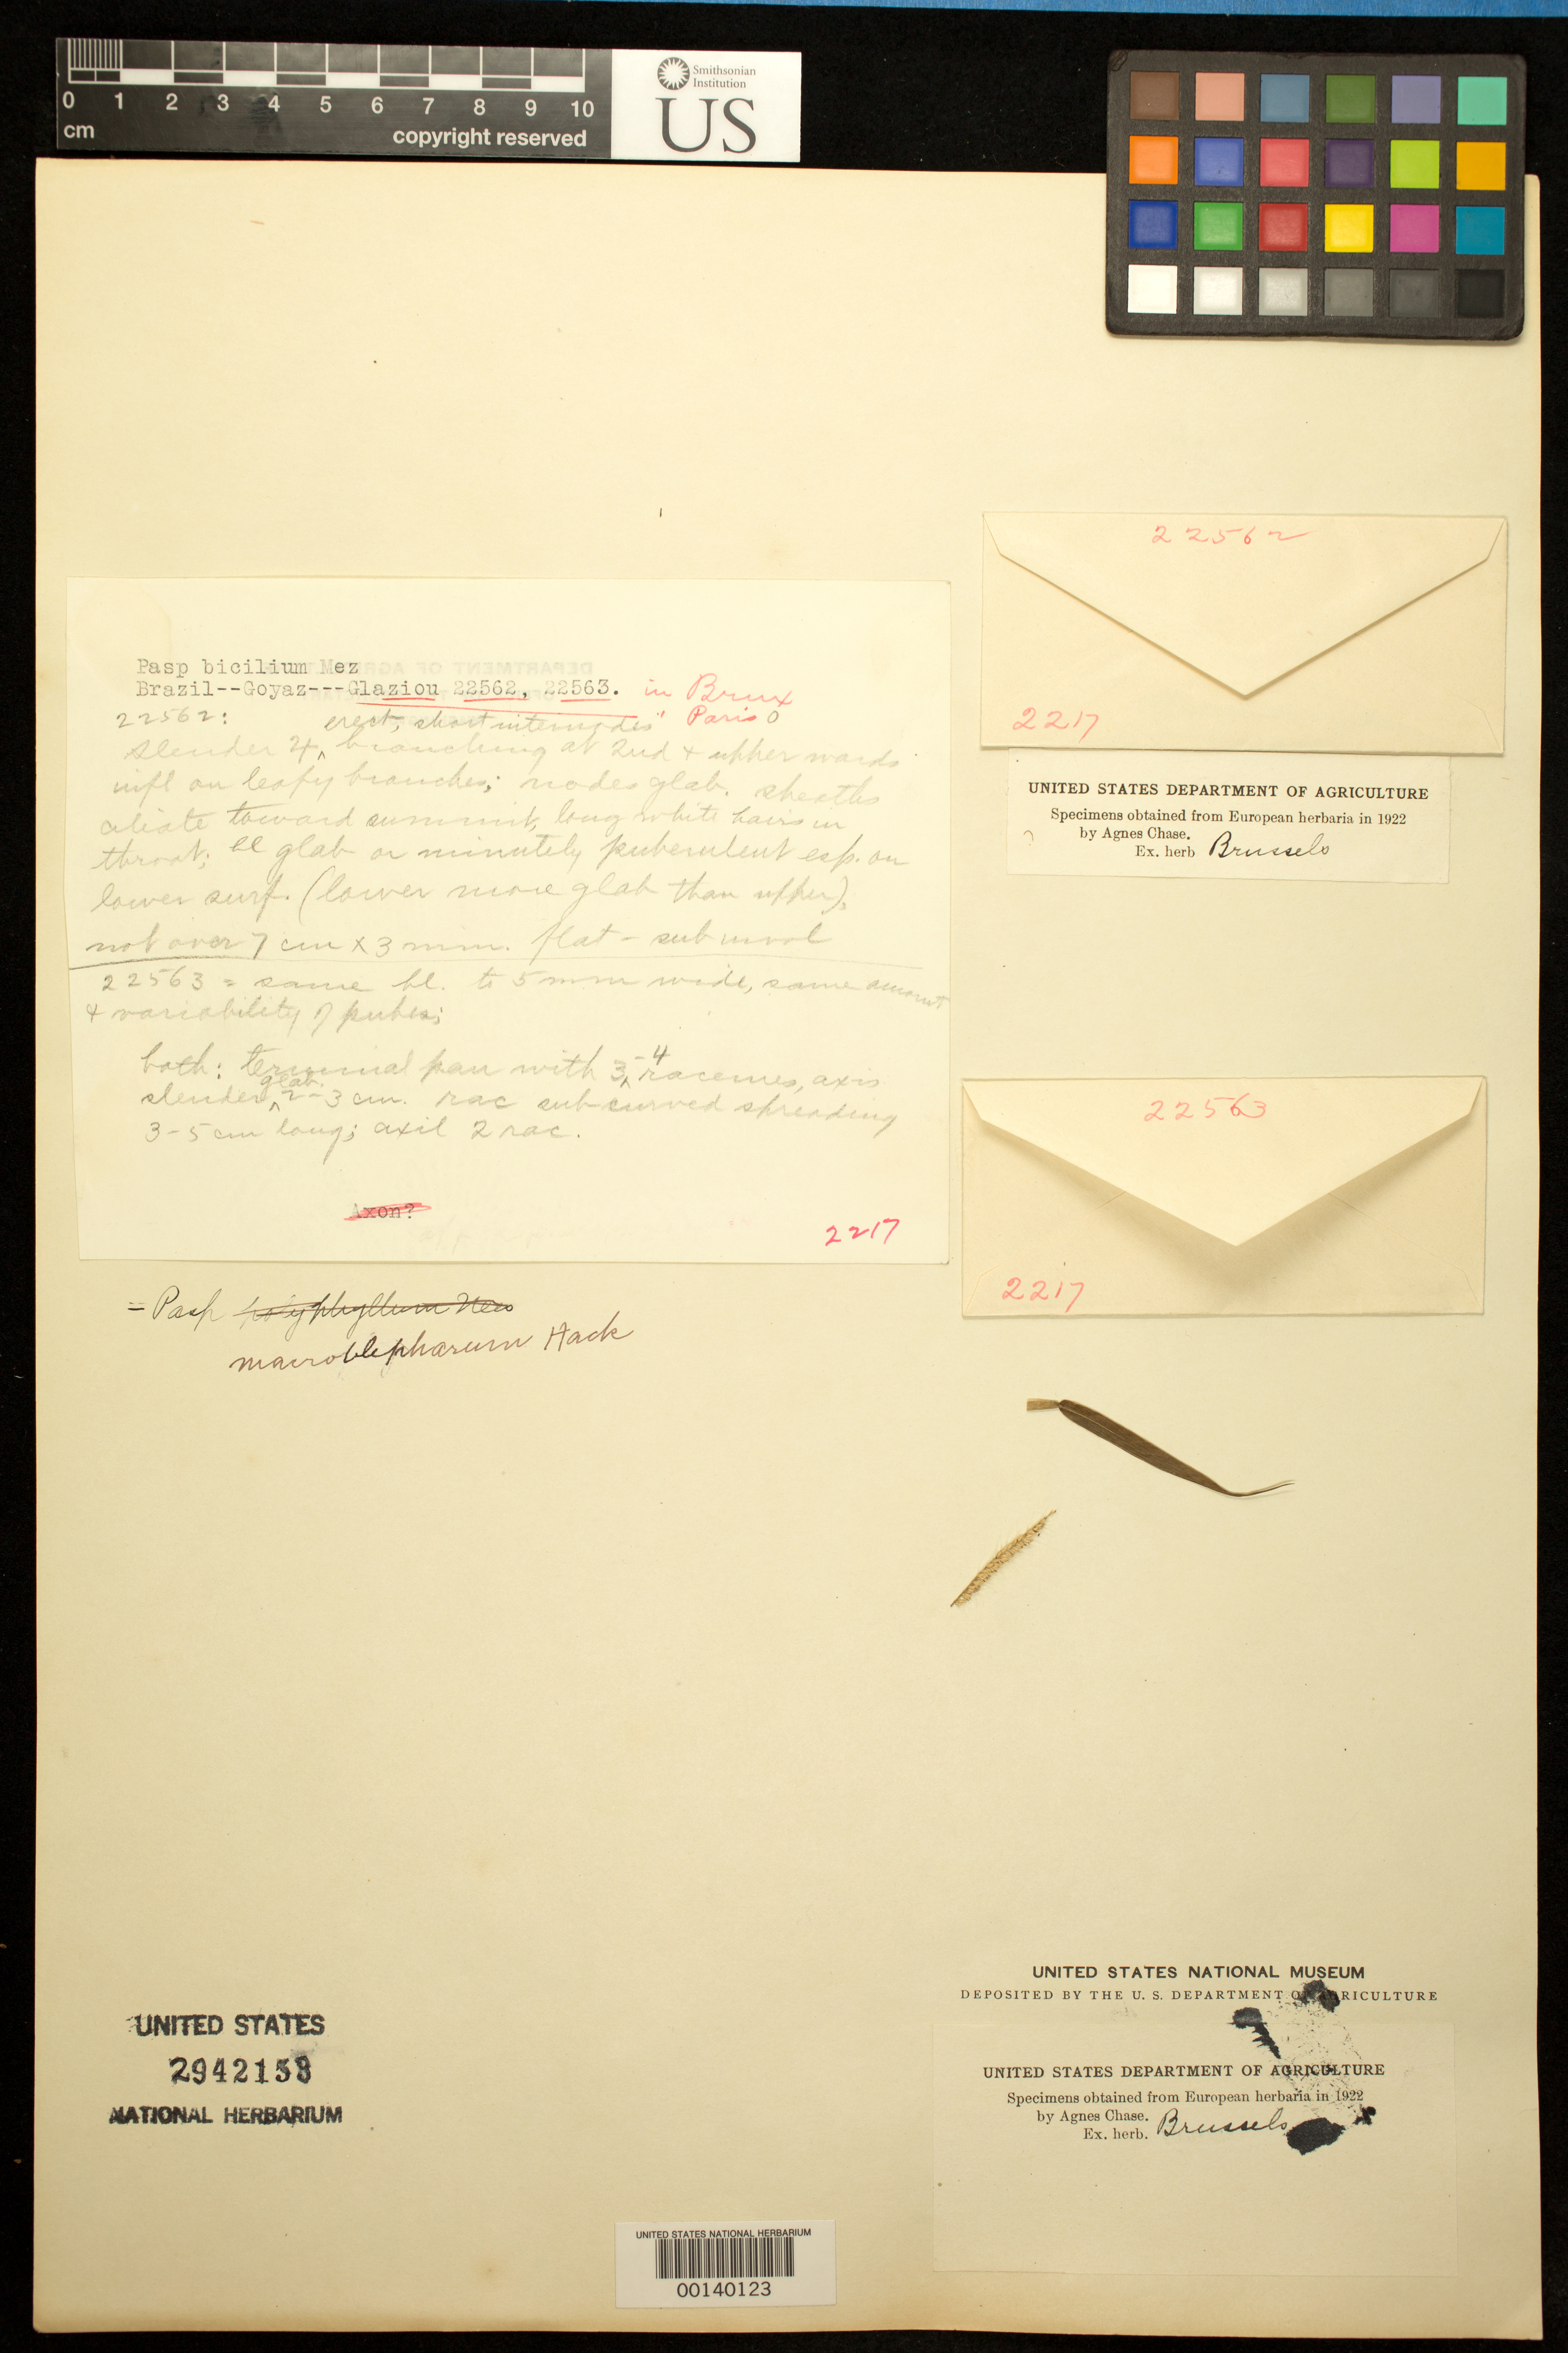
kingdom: Plantae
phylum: Tracheophyta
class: Liliopsida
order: Poales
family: Poaceae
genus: Paspalum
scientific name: Paspalum bicilium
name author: Mez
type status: Isosyntype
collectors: A. F. M. Glaziou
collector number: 22562 & 22563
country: Brazil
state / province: Goiás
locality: Inter Porto Imperial et Lunie, ad flum Tocantins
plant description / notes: Fragmentary material of (syn) type specimens ex herb. Brussels.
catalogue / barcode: US 2942153